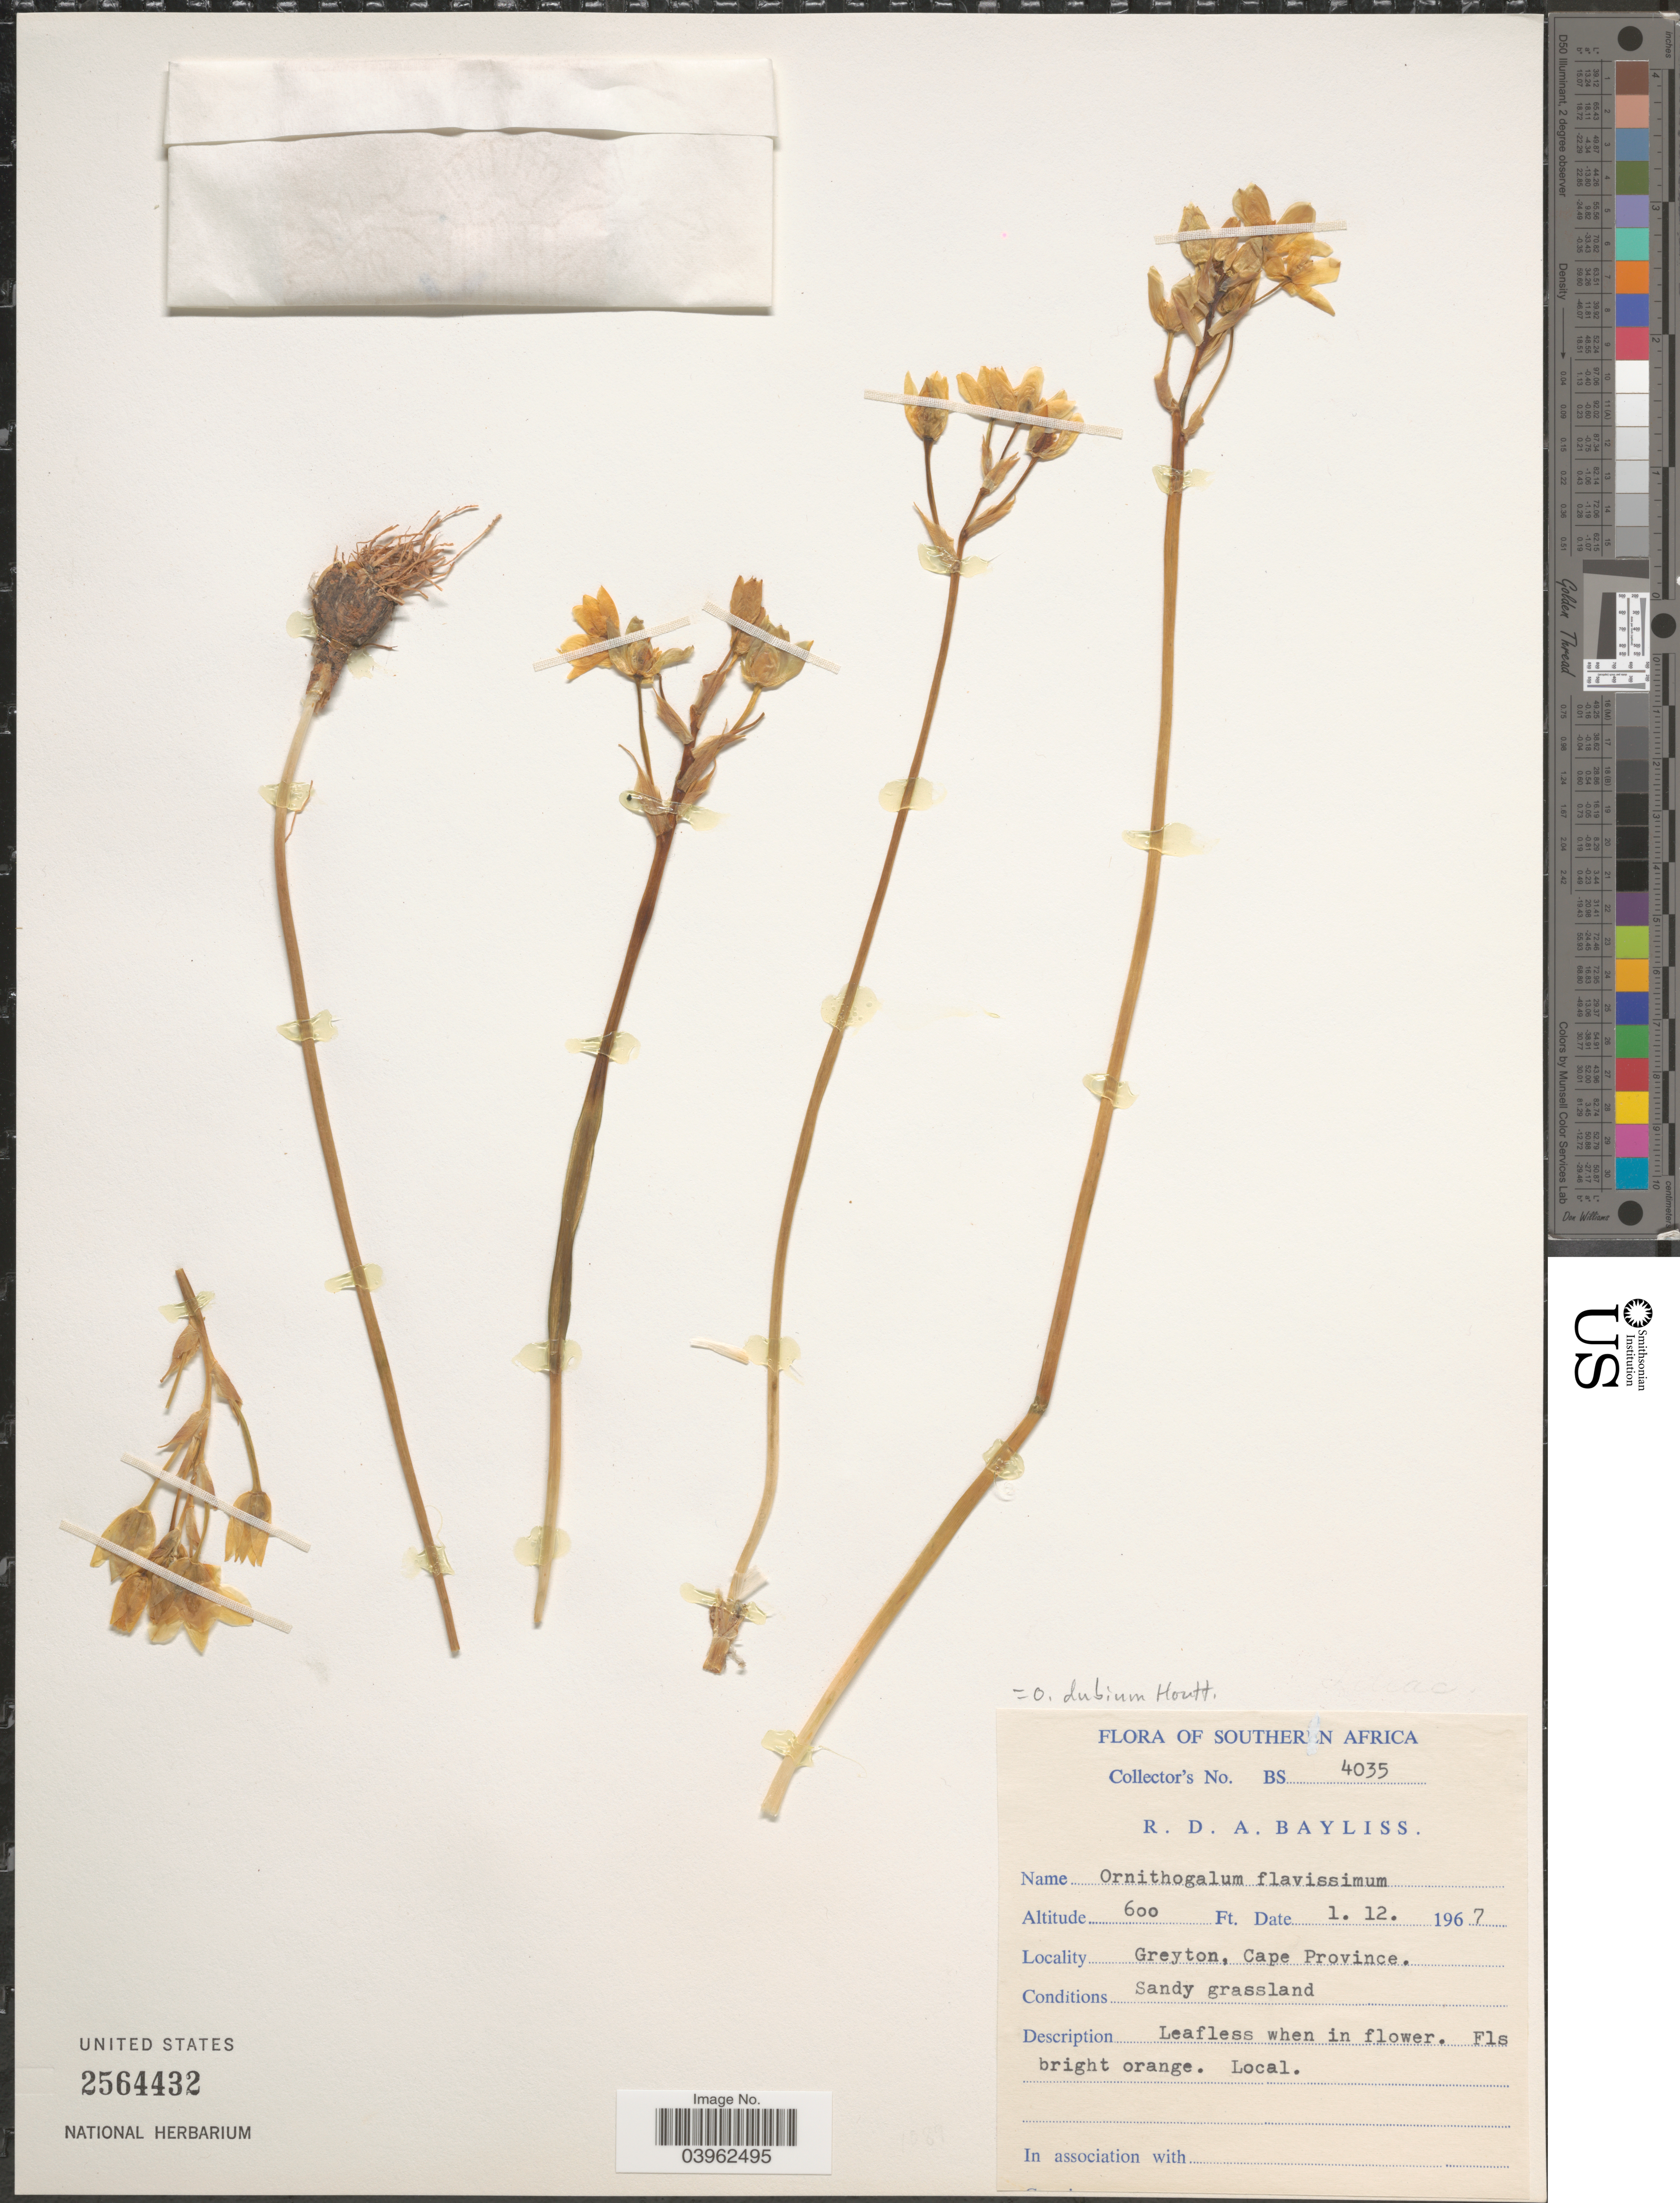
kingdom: Plantae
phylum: Tracheophyta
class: Liliopsida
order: Asparagales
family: Asparagaceae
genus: Ornithogalum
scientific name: Ornithogalum dubium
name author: Houtt.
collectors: R. Bayliss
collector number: BS 4035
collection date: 1967-12-01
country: South Africa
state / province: Western Cape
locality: Greyton.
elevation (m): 183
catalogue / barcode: US 2564432